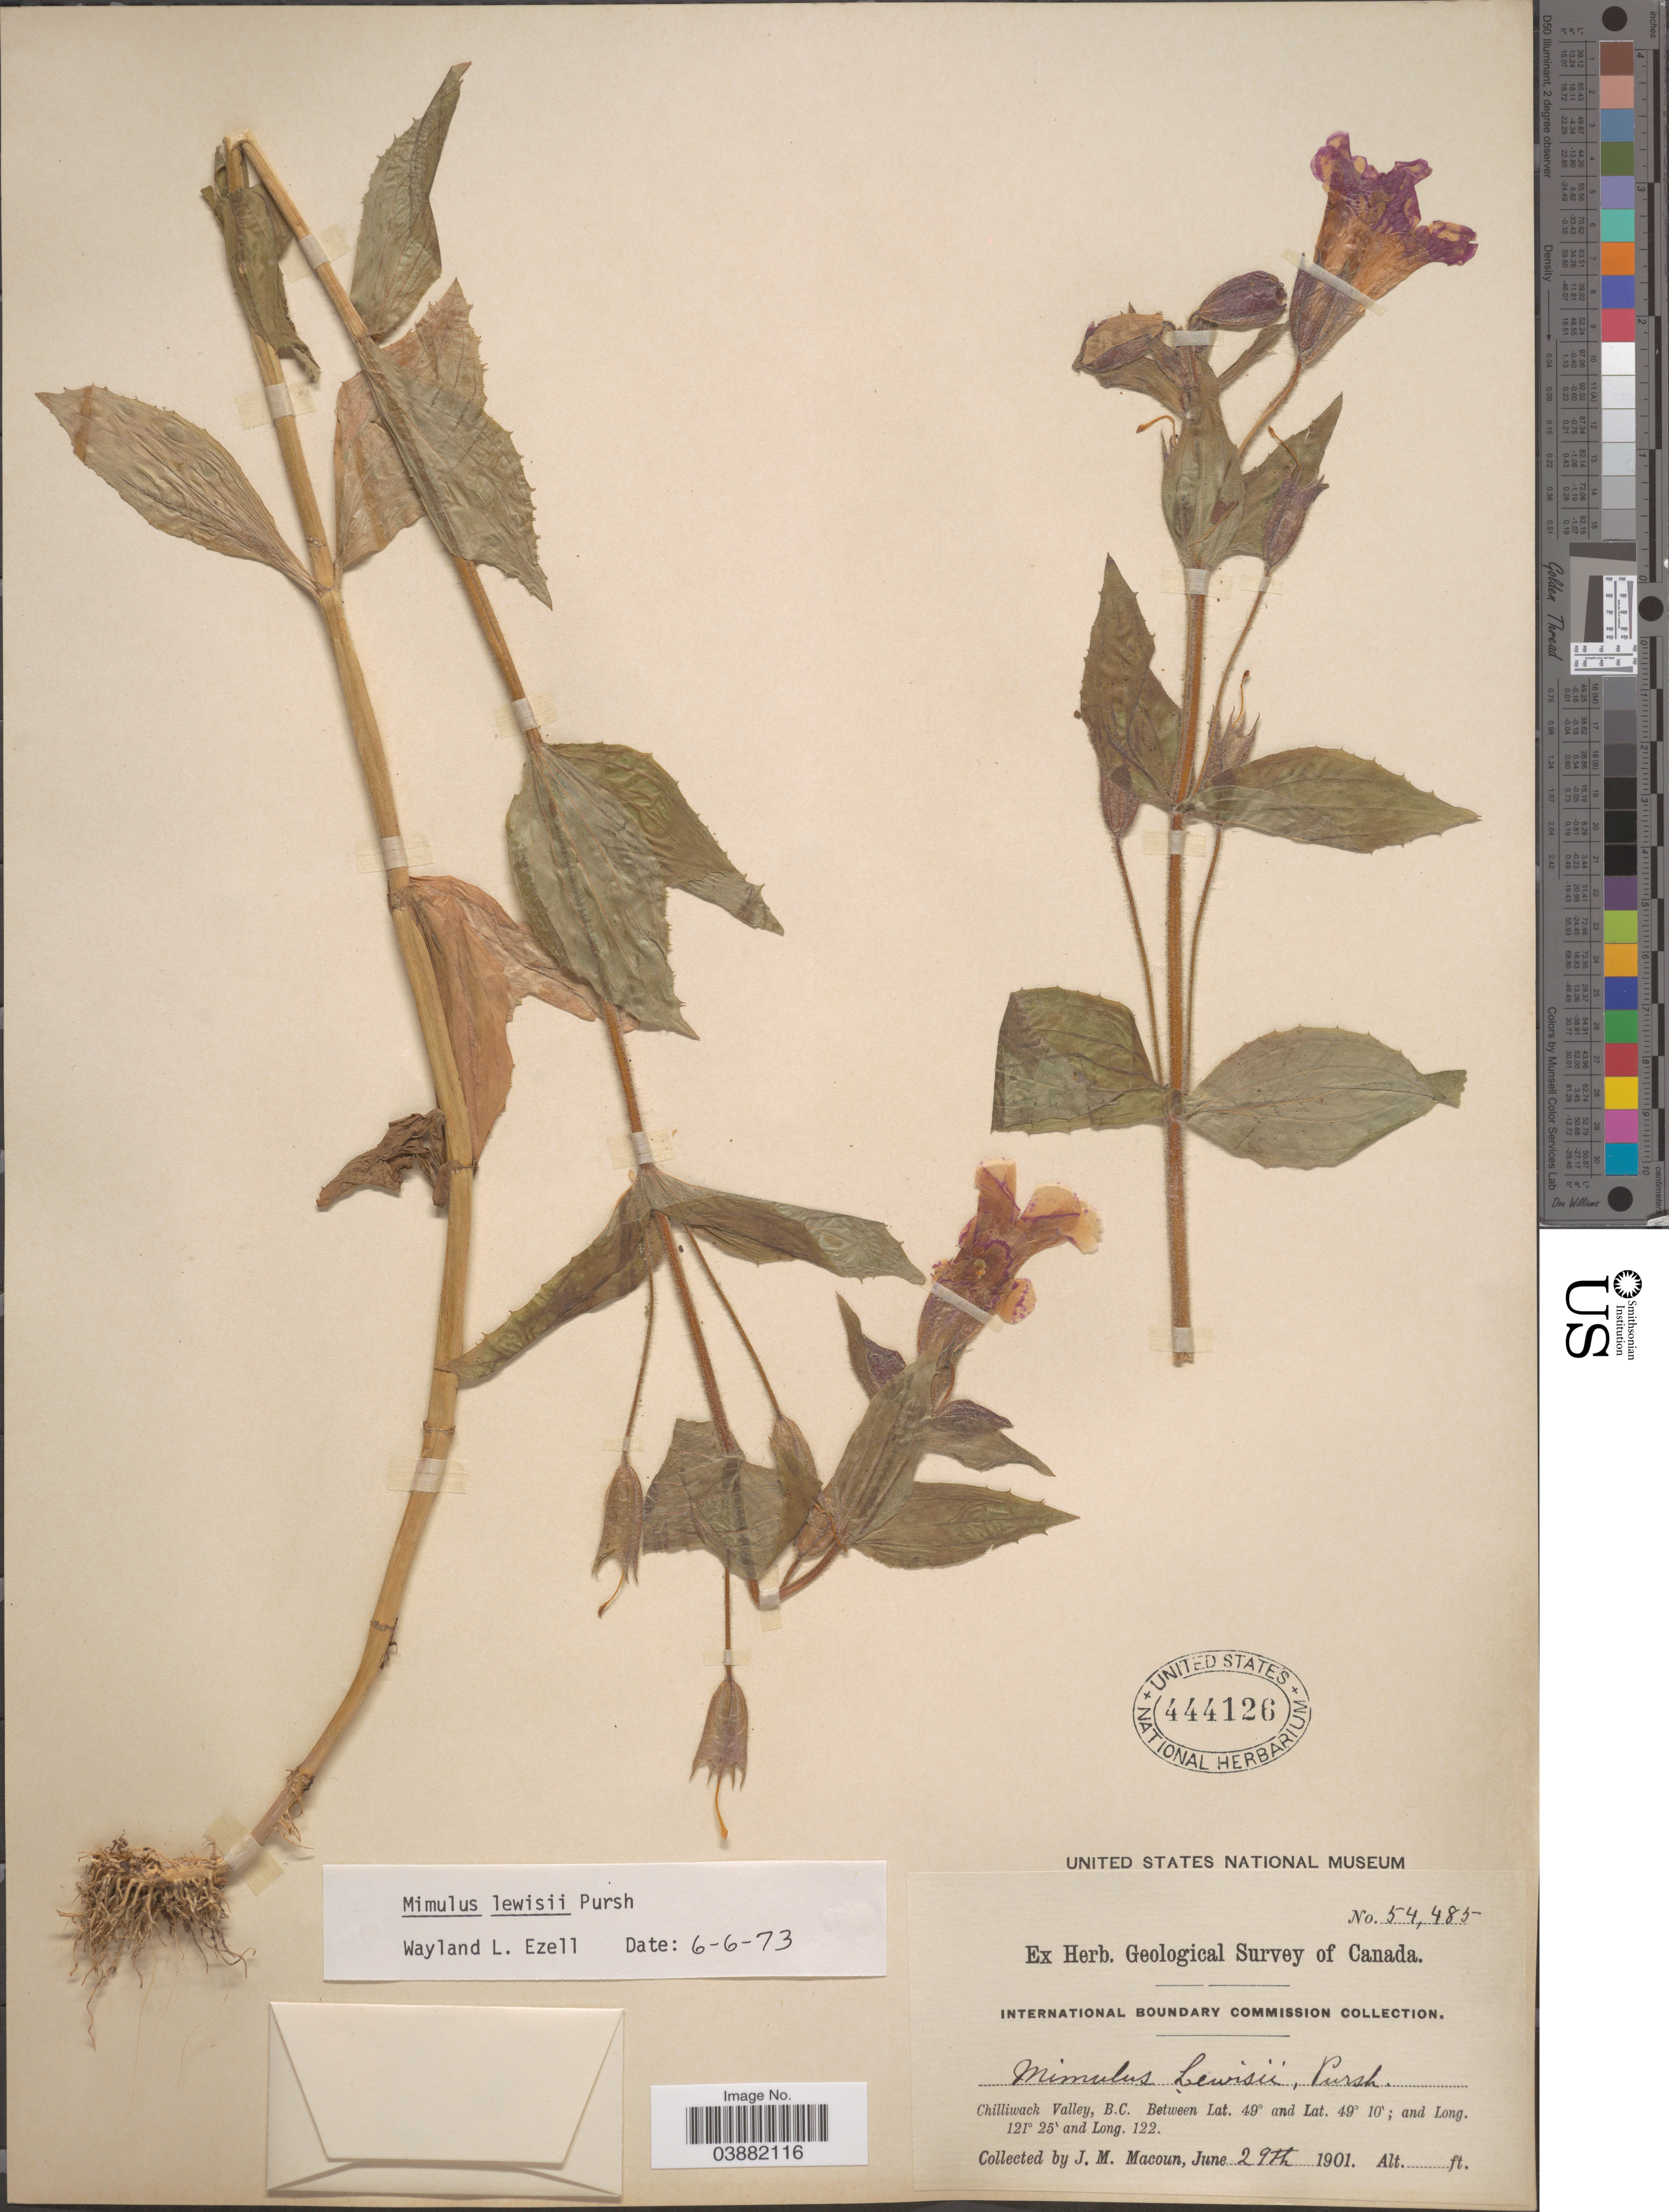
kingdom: Plantae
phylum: Tracheophyta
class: Magnoliopsida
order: Lamiales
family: Phrymaceae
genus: Mimulus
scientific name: Mimulus lewisii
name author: Pursh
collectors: J. M. Macoun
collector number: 54485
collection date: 1901-06-29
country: Canada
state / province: British Columbia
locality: Chilliwack Valley.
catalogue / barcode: US 444126